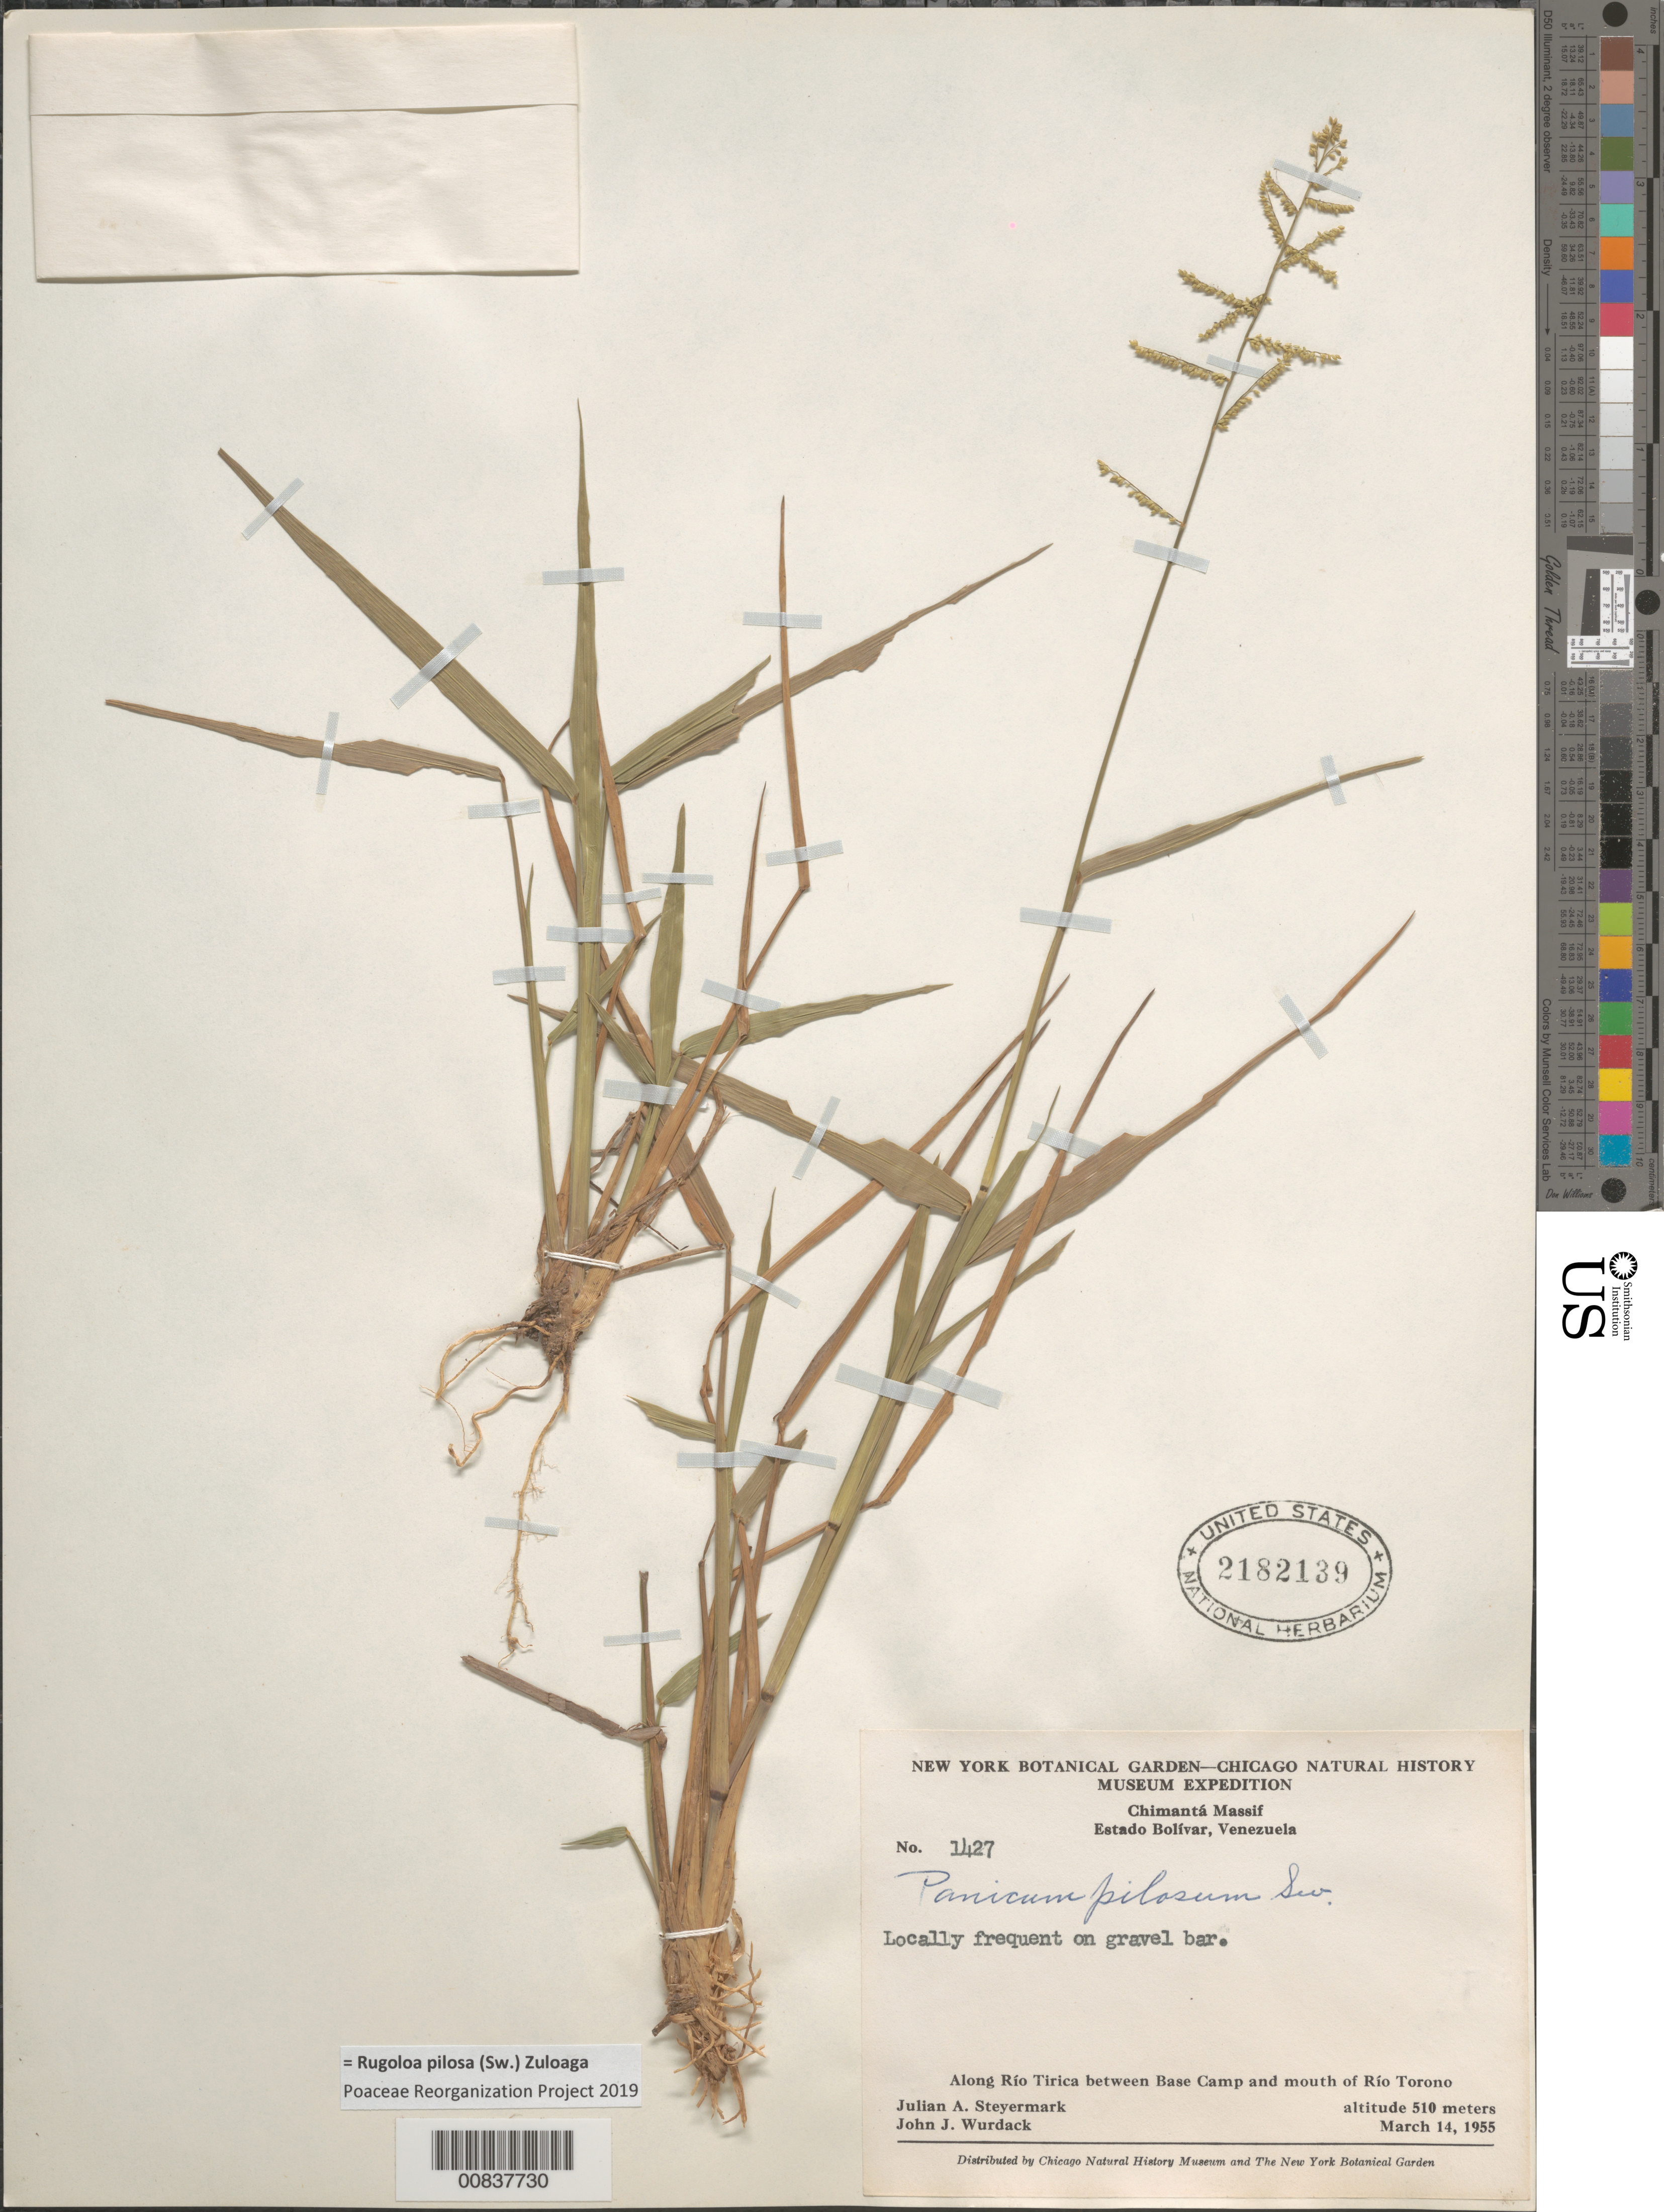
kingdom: Plantae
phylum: Tracheophyta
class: Liliopsida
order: Poales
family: Poaceae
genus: Panicum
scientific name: Panicum pilosum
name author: Sw.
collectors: J. Steyermark & J. J. Wurdack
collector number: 55 1427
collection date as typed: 14-Mar-55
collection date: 1955-03-14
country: Venezuela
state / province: Bolívar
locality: Chimantá Massif, along Río Tirica, between Base Camp and mouth of Río Torono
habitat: Gravel bar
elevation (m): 510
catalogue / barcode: US 2182139